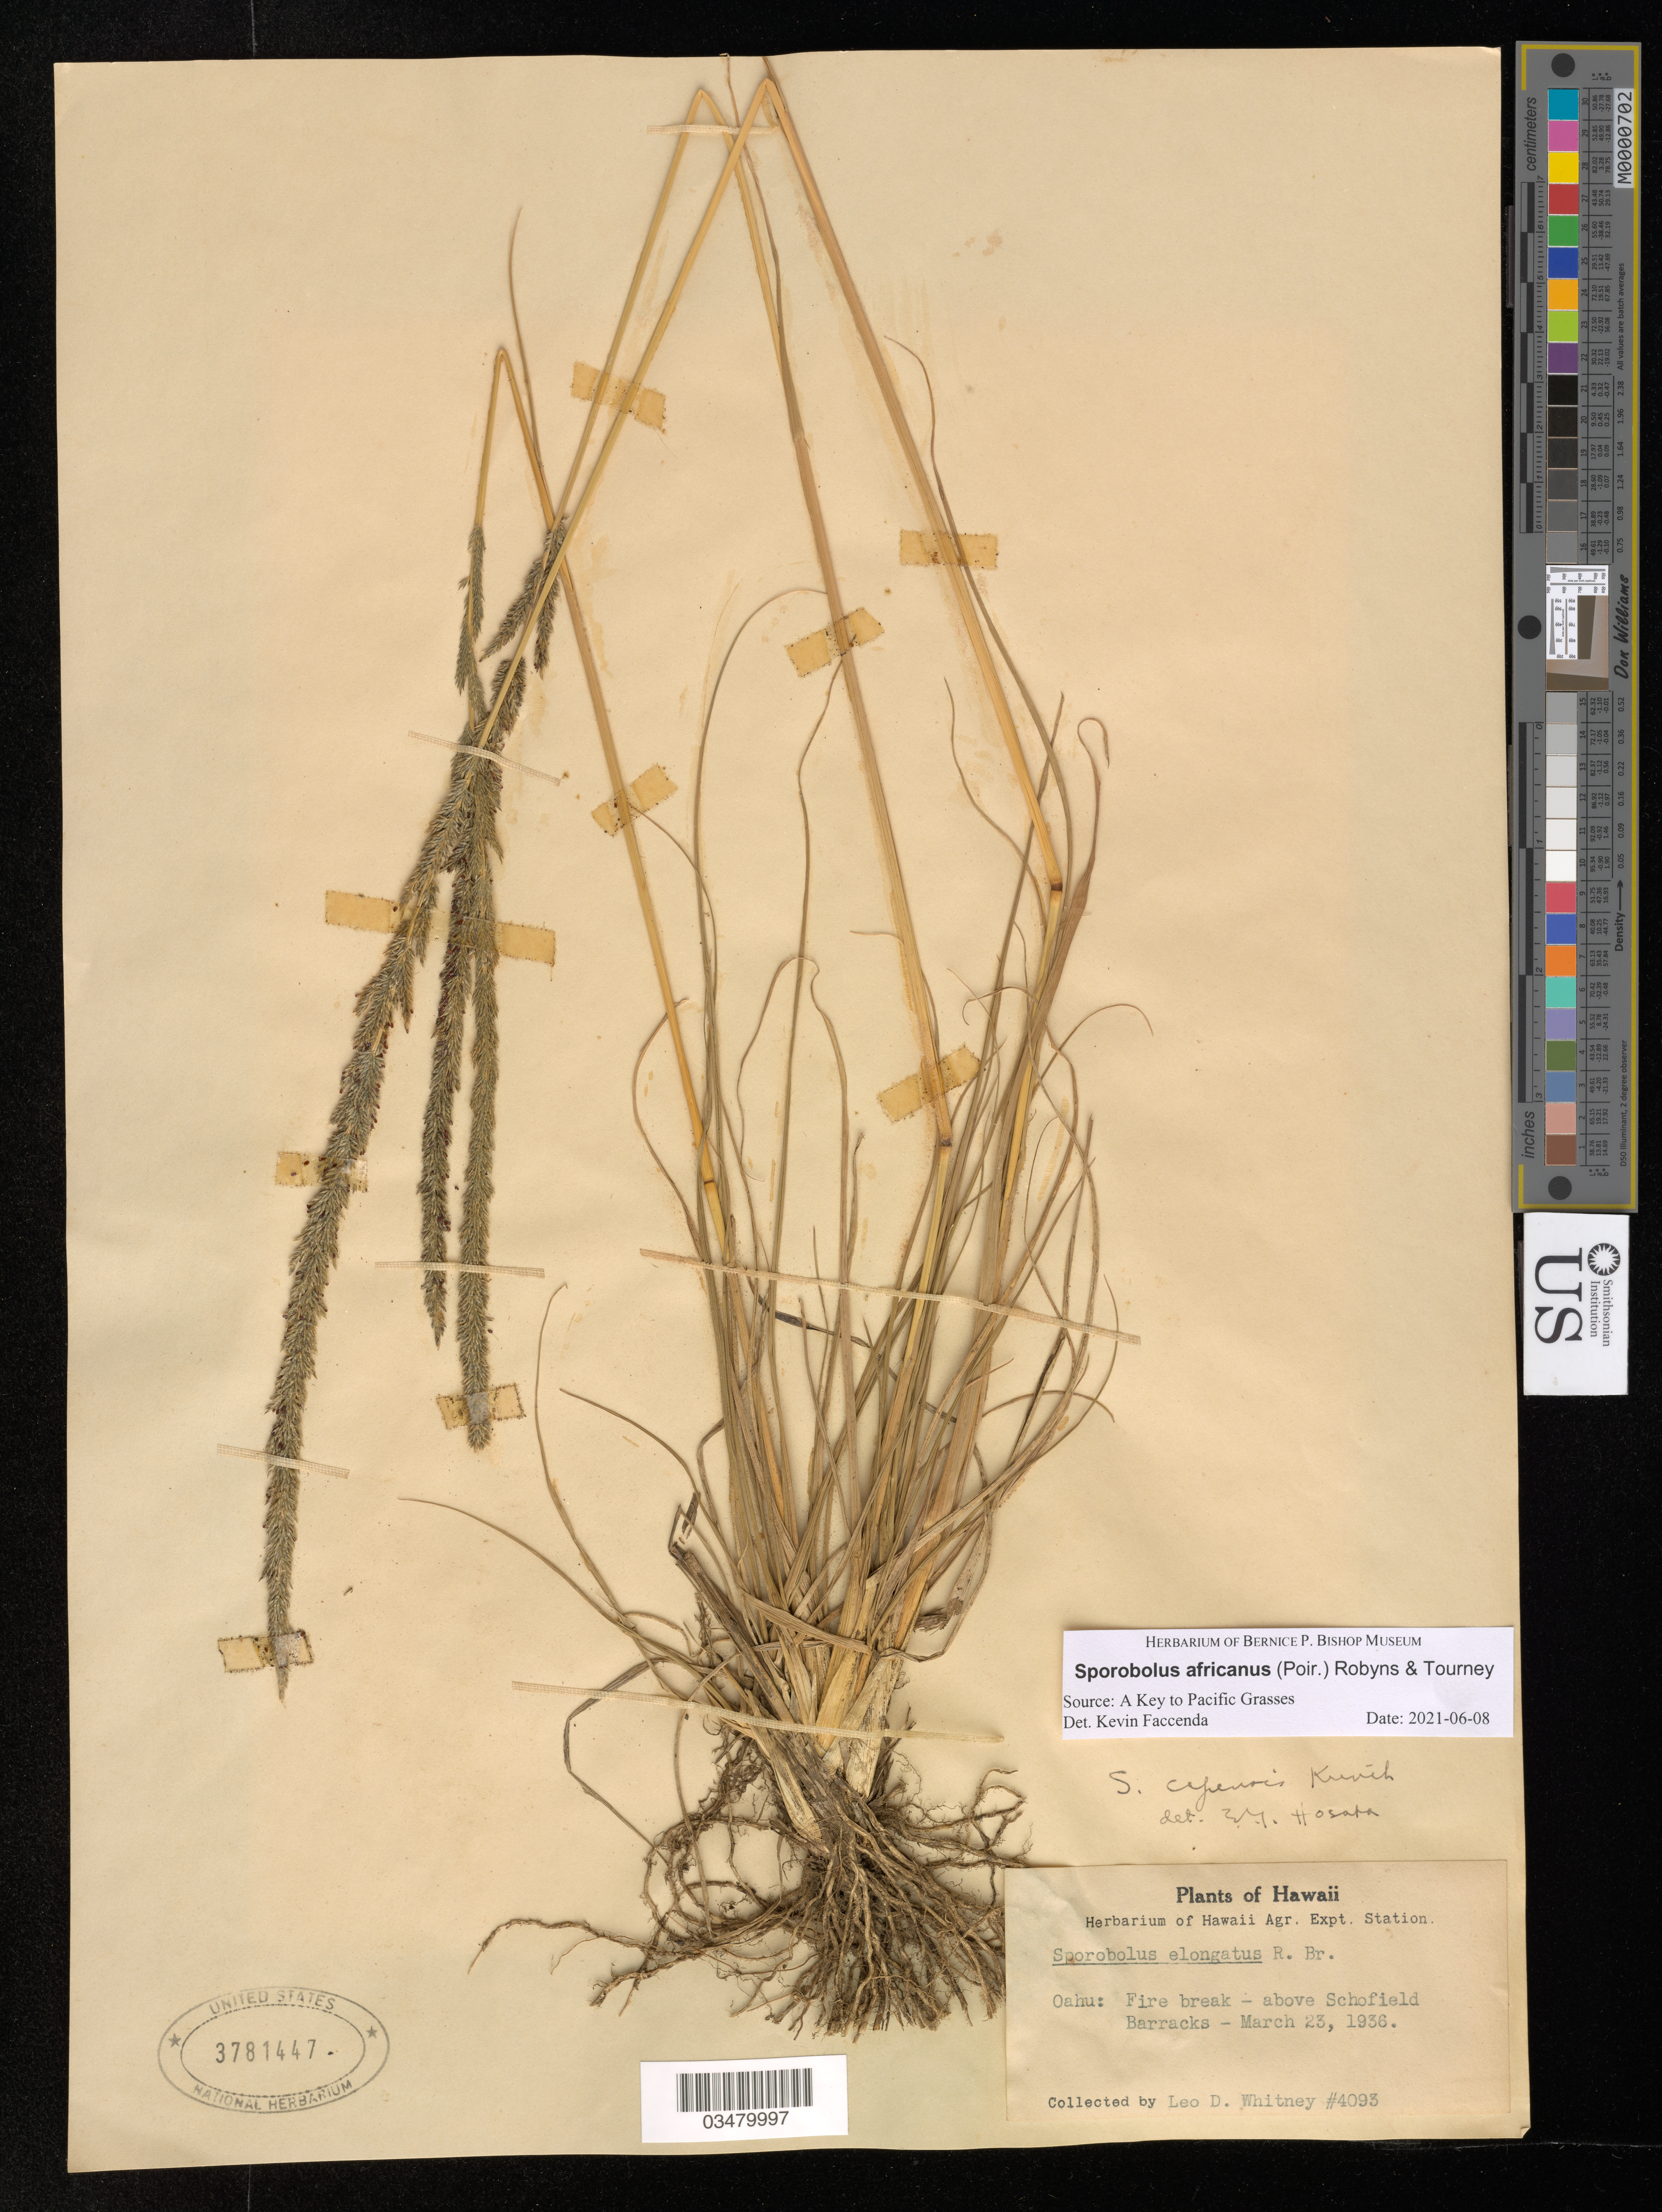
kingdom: Plantae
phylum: Tracheophyta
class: Liliopsida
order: Poales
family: Poaceae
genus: Sporobolus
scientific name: Sporobolus africanus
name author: (Poir.) Robyns & Tournay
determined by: Faccenda, K.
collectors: L. Whitney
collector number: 4093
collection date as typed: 23 Mar 1936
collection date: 1936-03-23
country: United States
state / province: Hawaii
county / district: Honolulu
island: Oahu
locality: Fire break abovevSchofield Barracks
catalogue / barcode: US 3781447